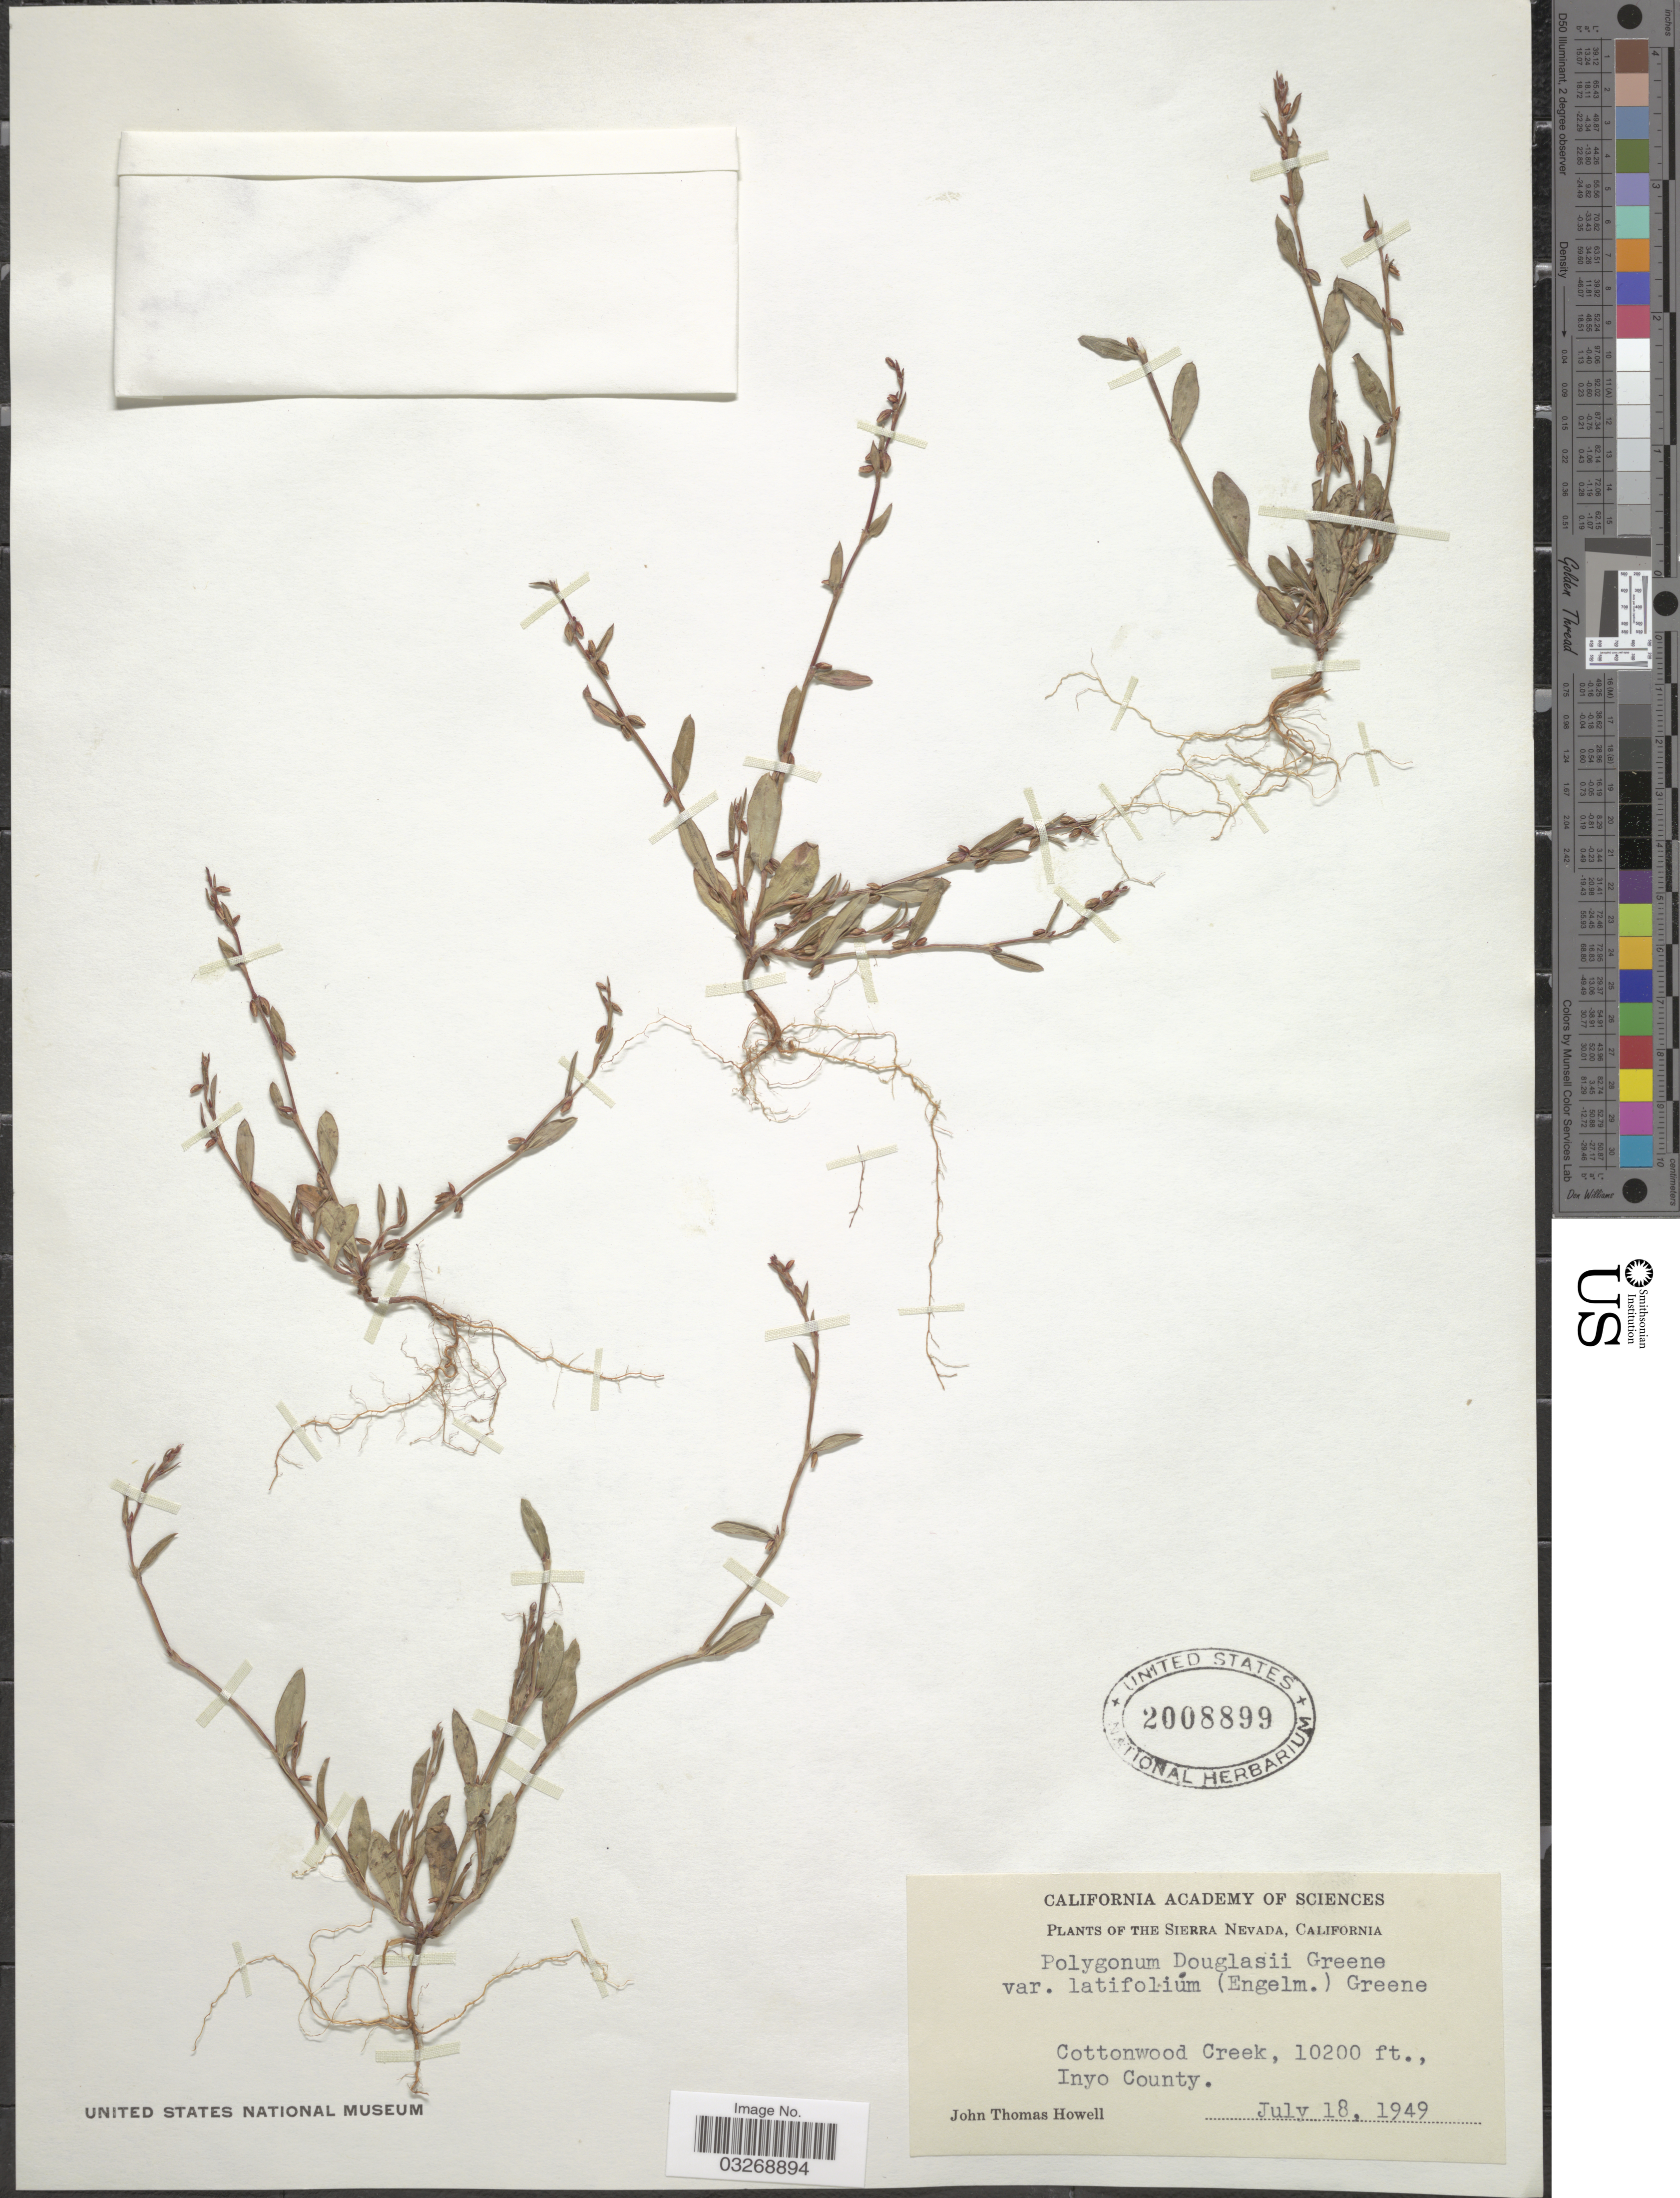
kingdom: Plantae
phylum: Tracheophyta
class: Magnoliopsida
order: Caryophyllales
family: Polygonaceae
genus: Polygonum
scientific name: Polygonum douglasii var. latifolium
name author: (Engelm.) S.W. Greene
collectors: J. T. Howell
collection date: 1949-07-18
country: United States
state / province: California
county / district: Inyo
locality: Sierra Nevada. Cottonwood Creek, Inyo County.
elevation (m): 3109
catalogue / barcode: US 2008899